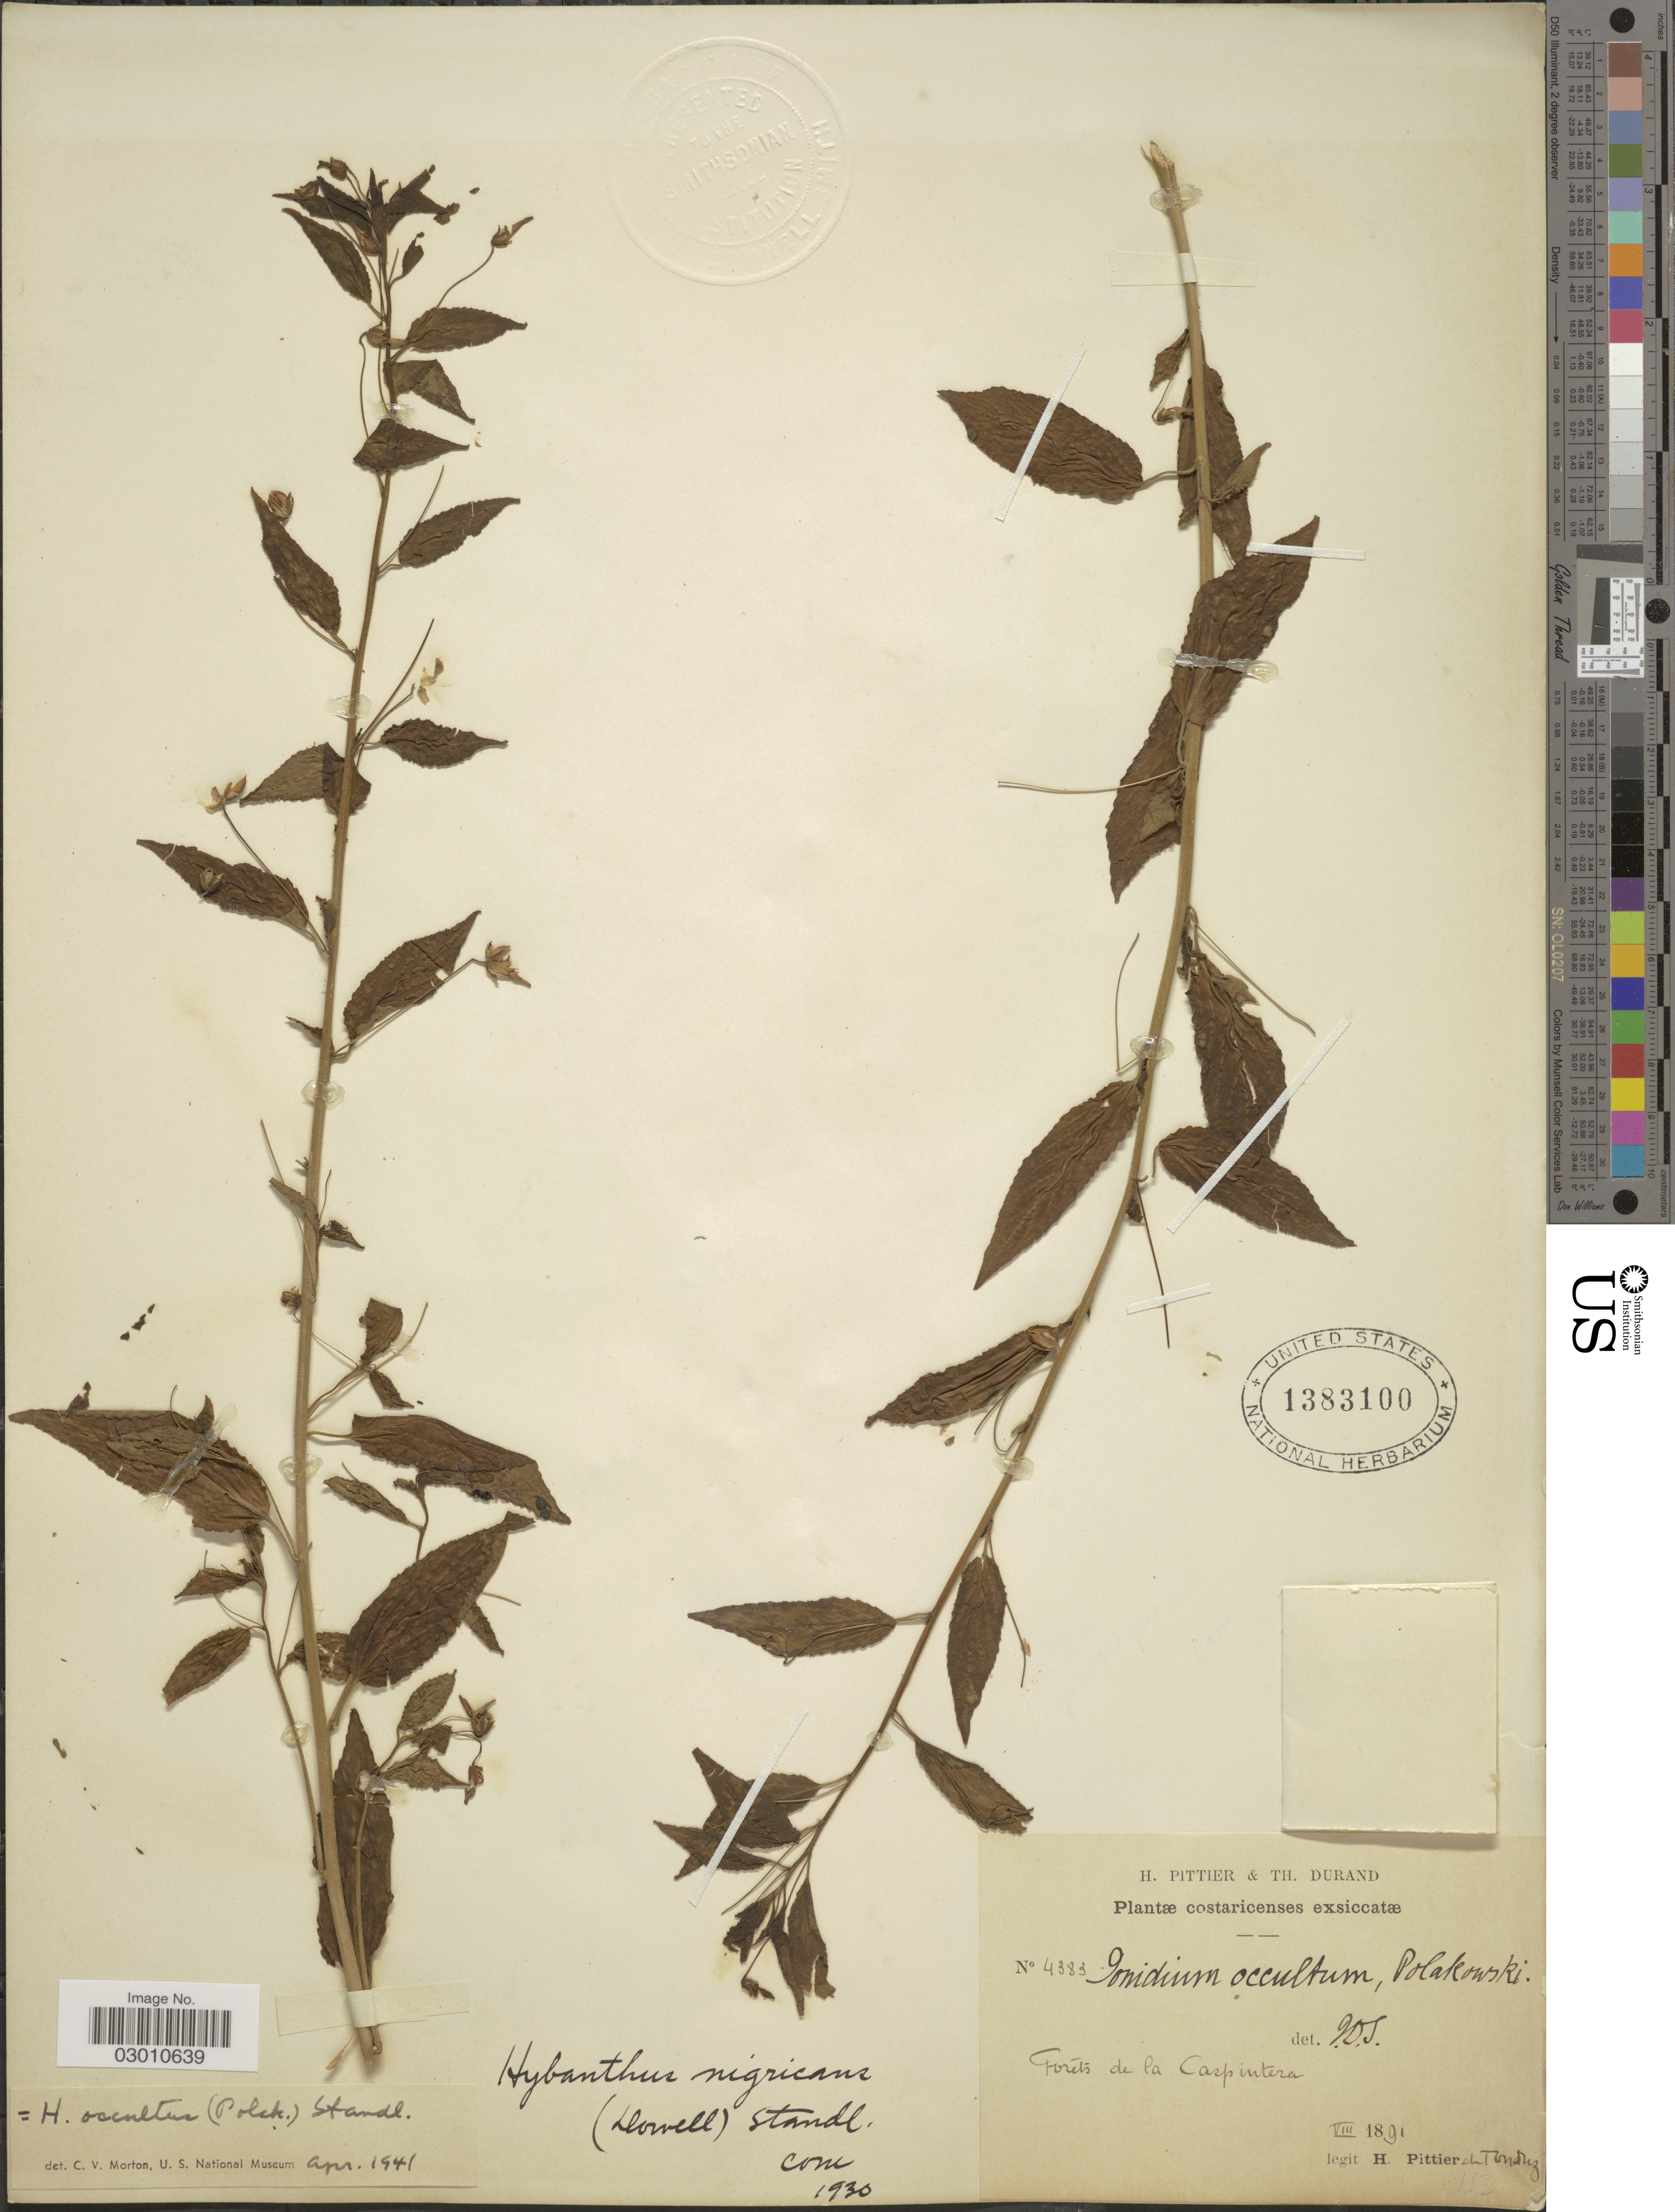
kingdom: Plantae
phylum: Tracheophyta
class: Magnoliopsida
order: Malpighiales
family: Violaceae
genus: Hybanthus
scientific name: Hybanthus galeottii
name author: (Turcz.) C.V. Morton ex L.O. Williams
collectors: H. F. Pittier & Tonduz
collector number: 4383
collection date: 1891-08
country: Costa Rica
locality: Forêts de la Carpintera.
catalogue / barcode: US 1383100